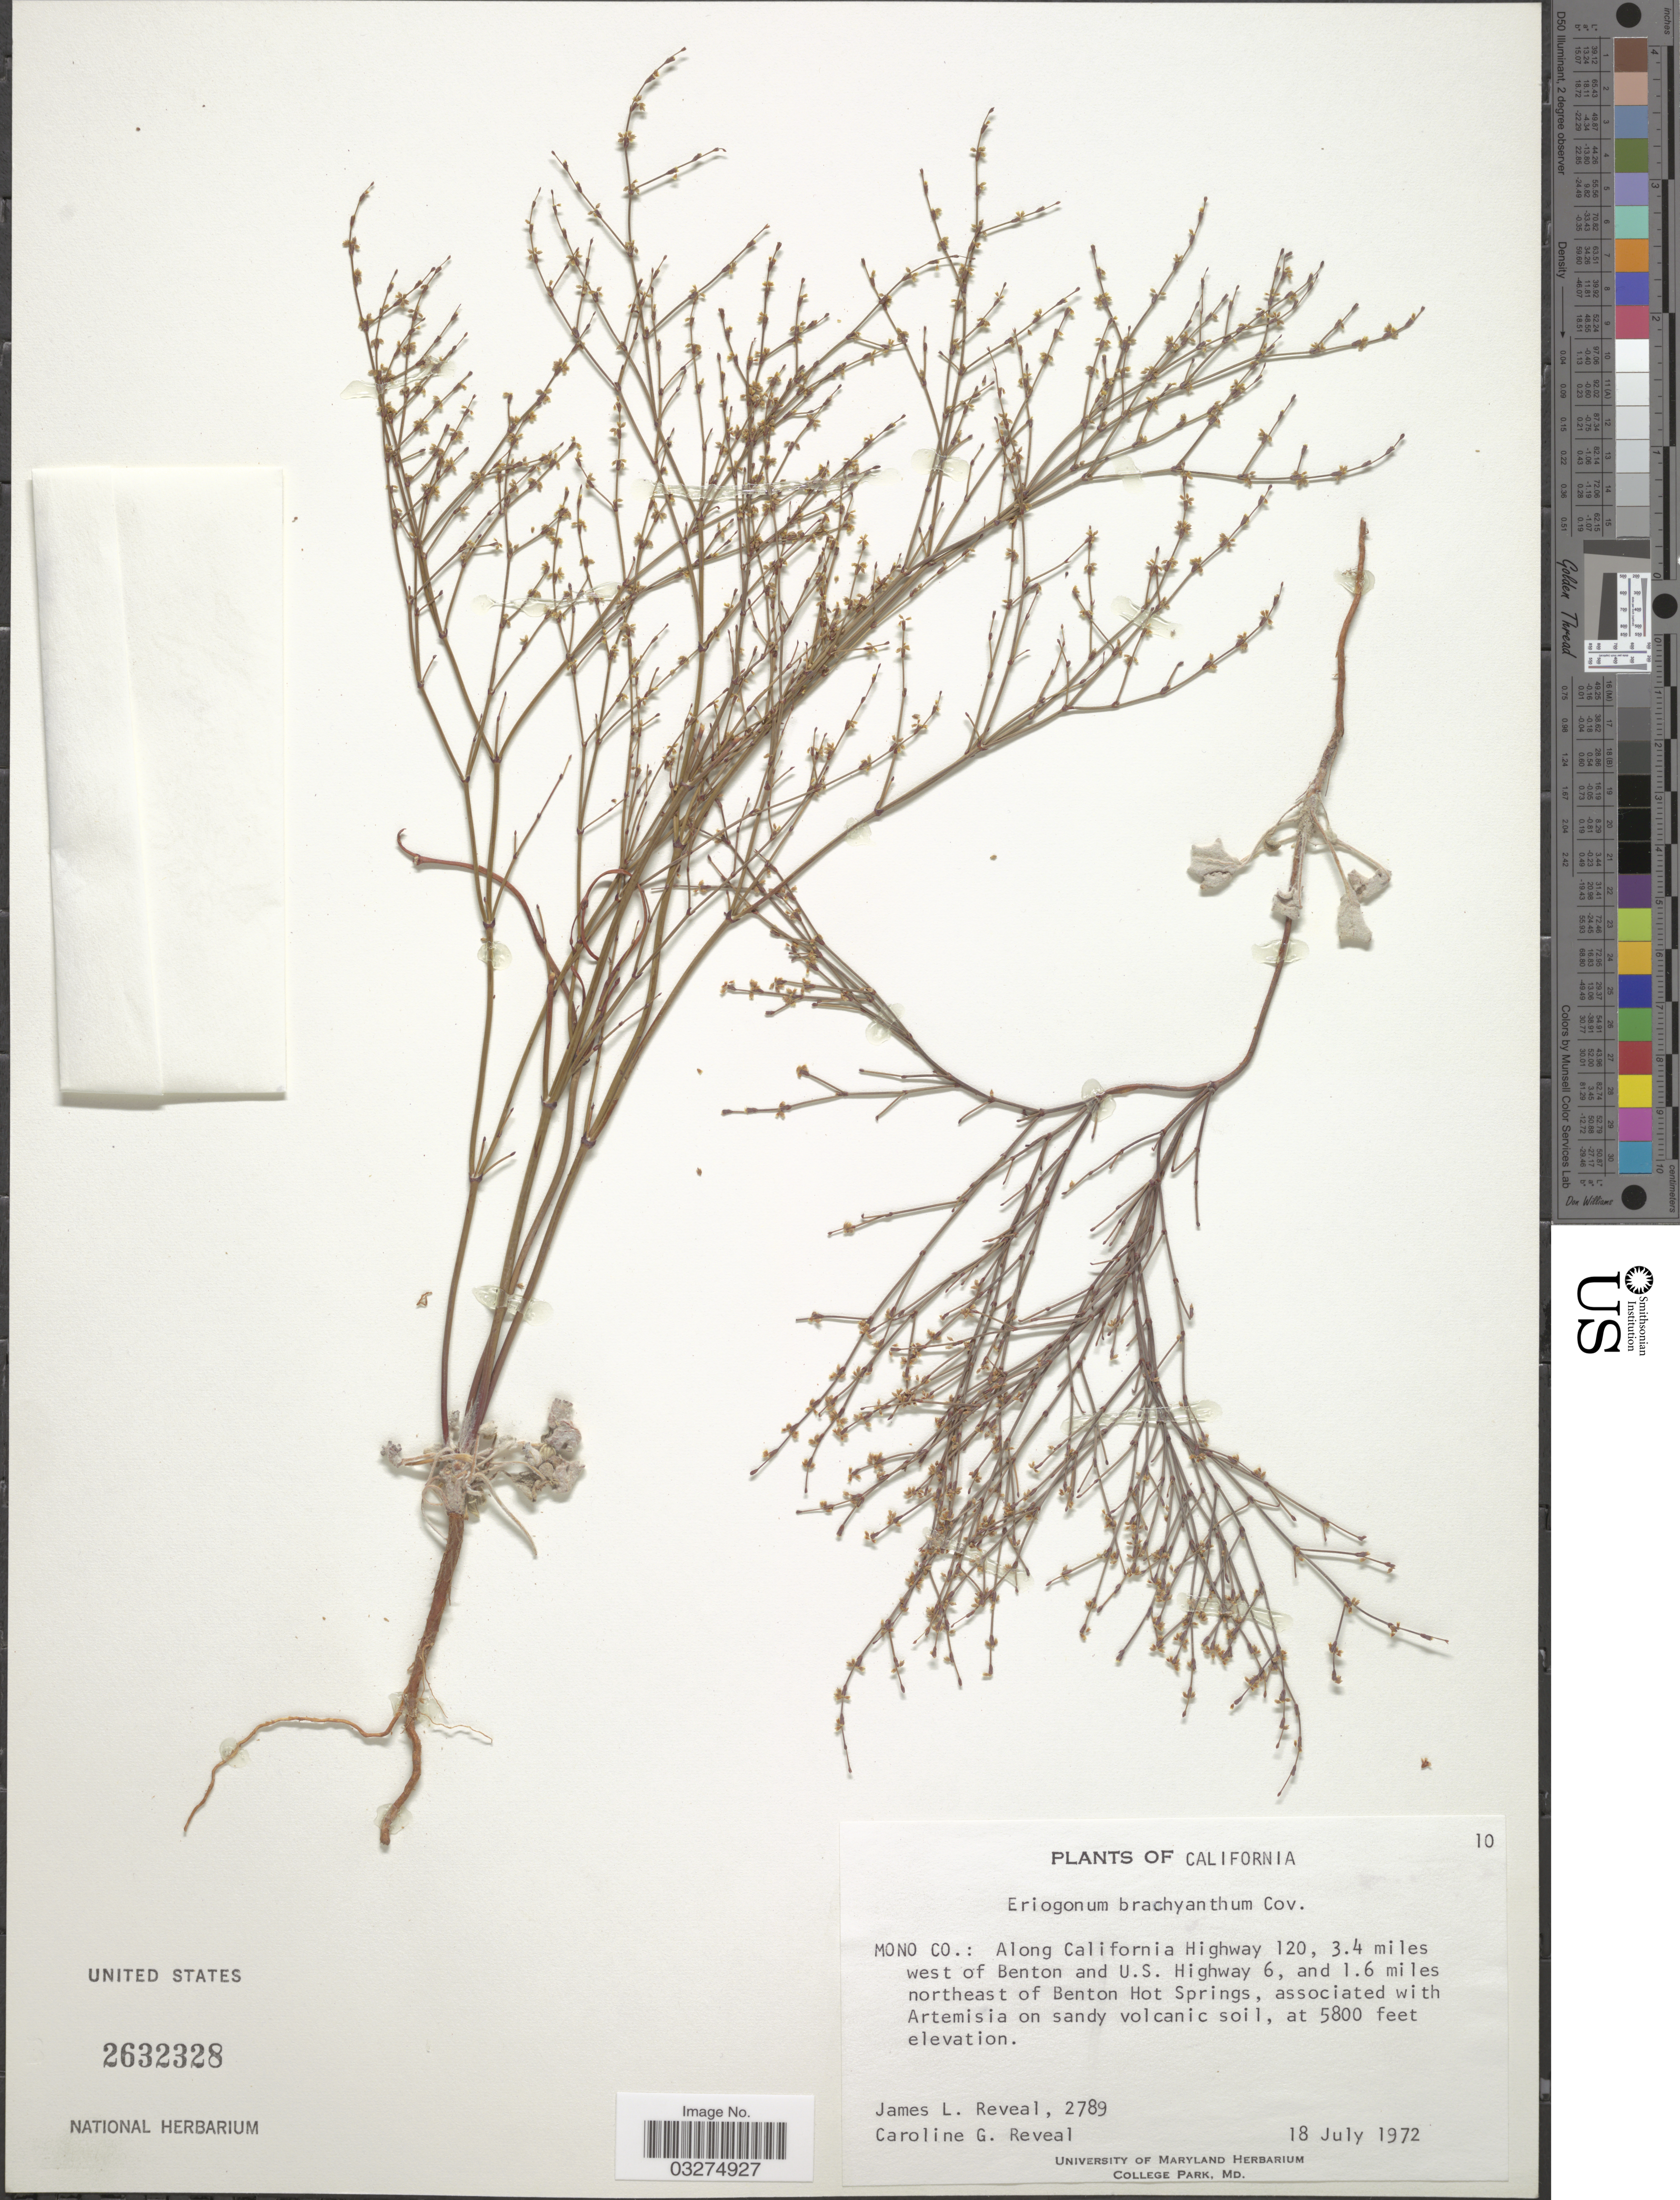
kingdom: Plantae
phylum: Tracheophyta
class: Magnoliopsida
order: Caryophyllales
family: Polygonaceae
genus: Eriogonum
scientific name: Eriogonum brachyanthum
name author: Coville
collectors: J. L. Reveal & C. G. Reveal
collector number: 2789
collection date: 1972-07-18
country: United States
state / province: California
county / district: Mono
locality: Mono Co.: Along California Highway 120, 3.4 miles west of Benton and U.S. Highway 6, and 1.6 miles northeast of of Benton Hot Springs.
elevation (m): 1768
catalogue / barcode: US 2632328